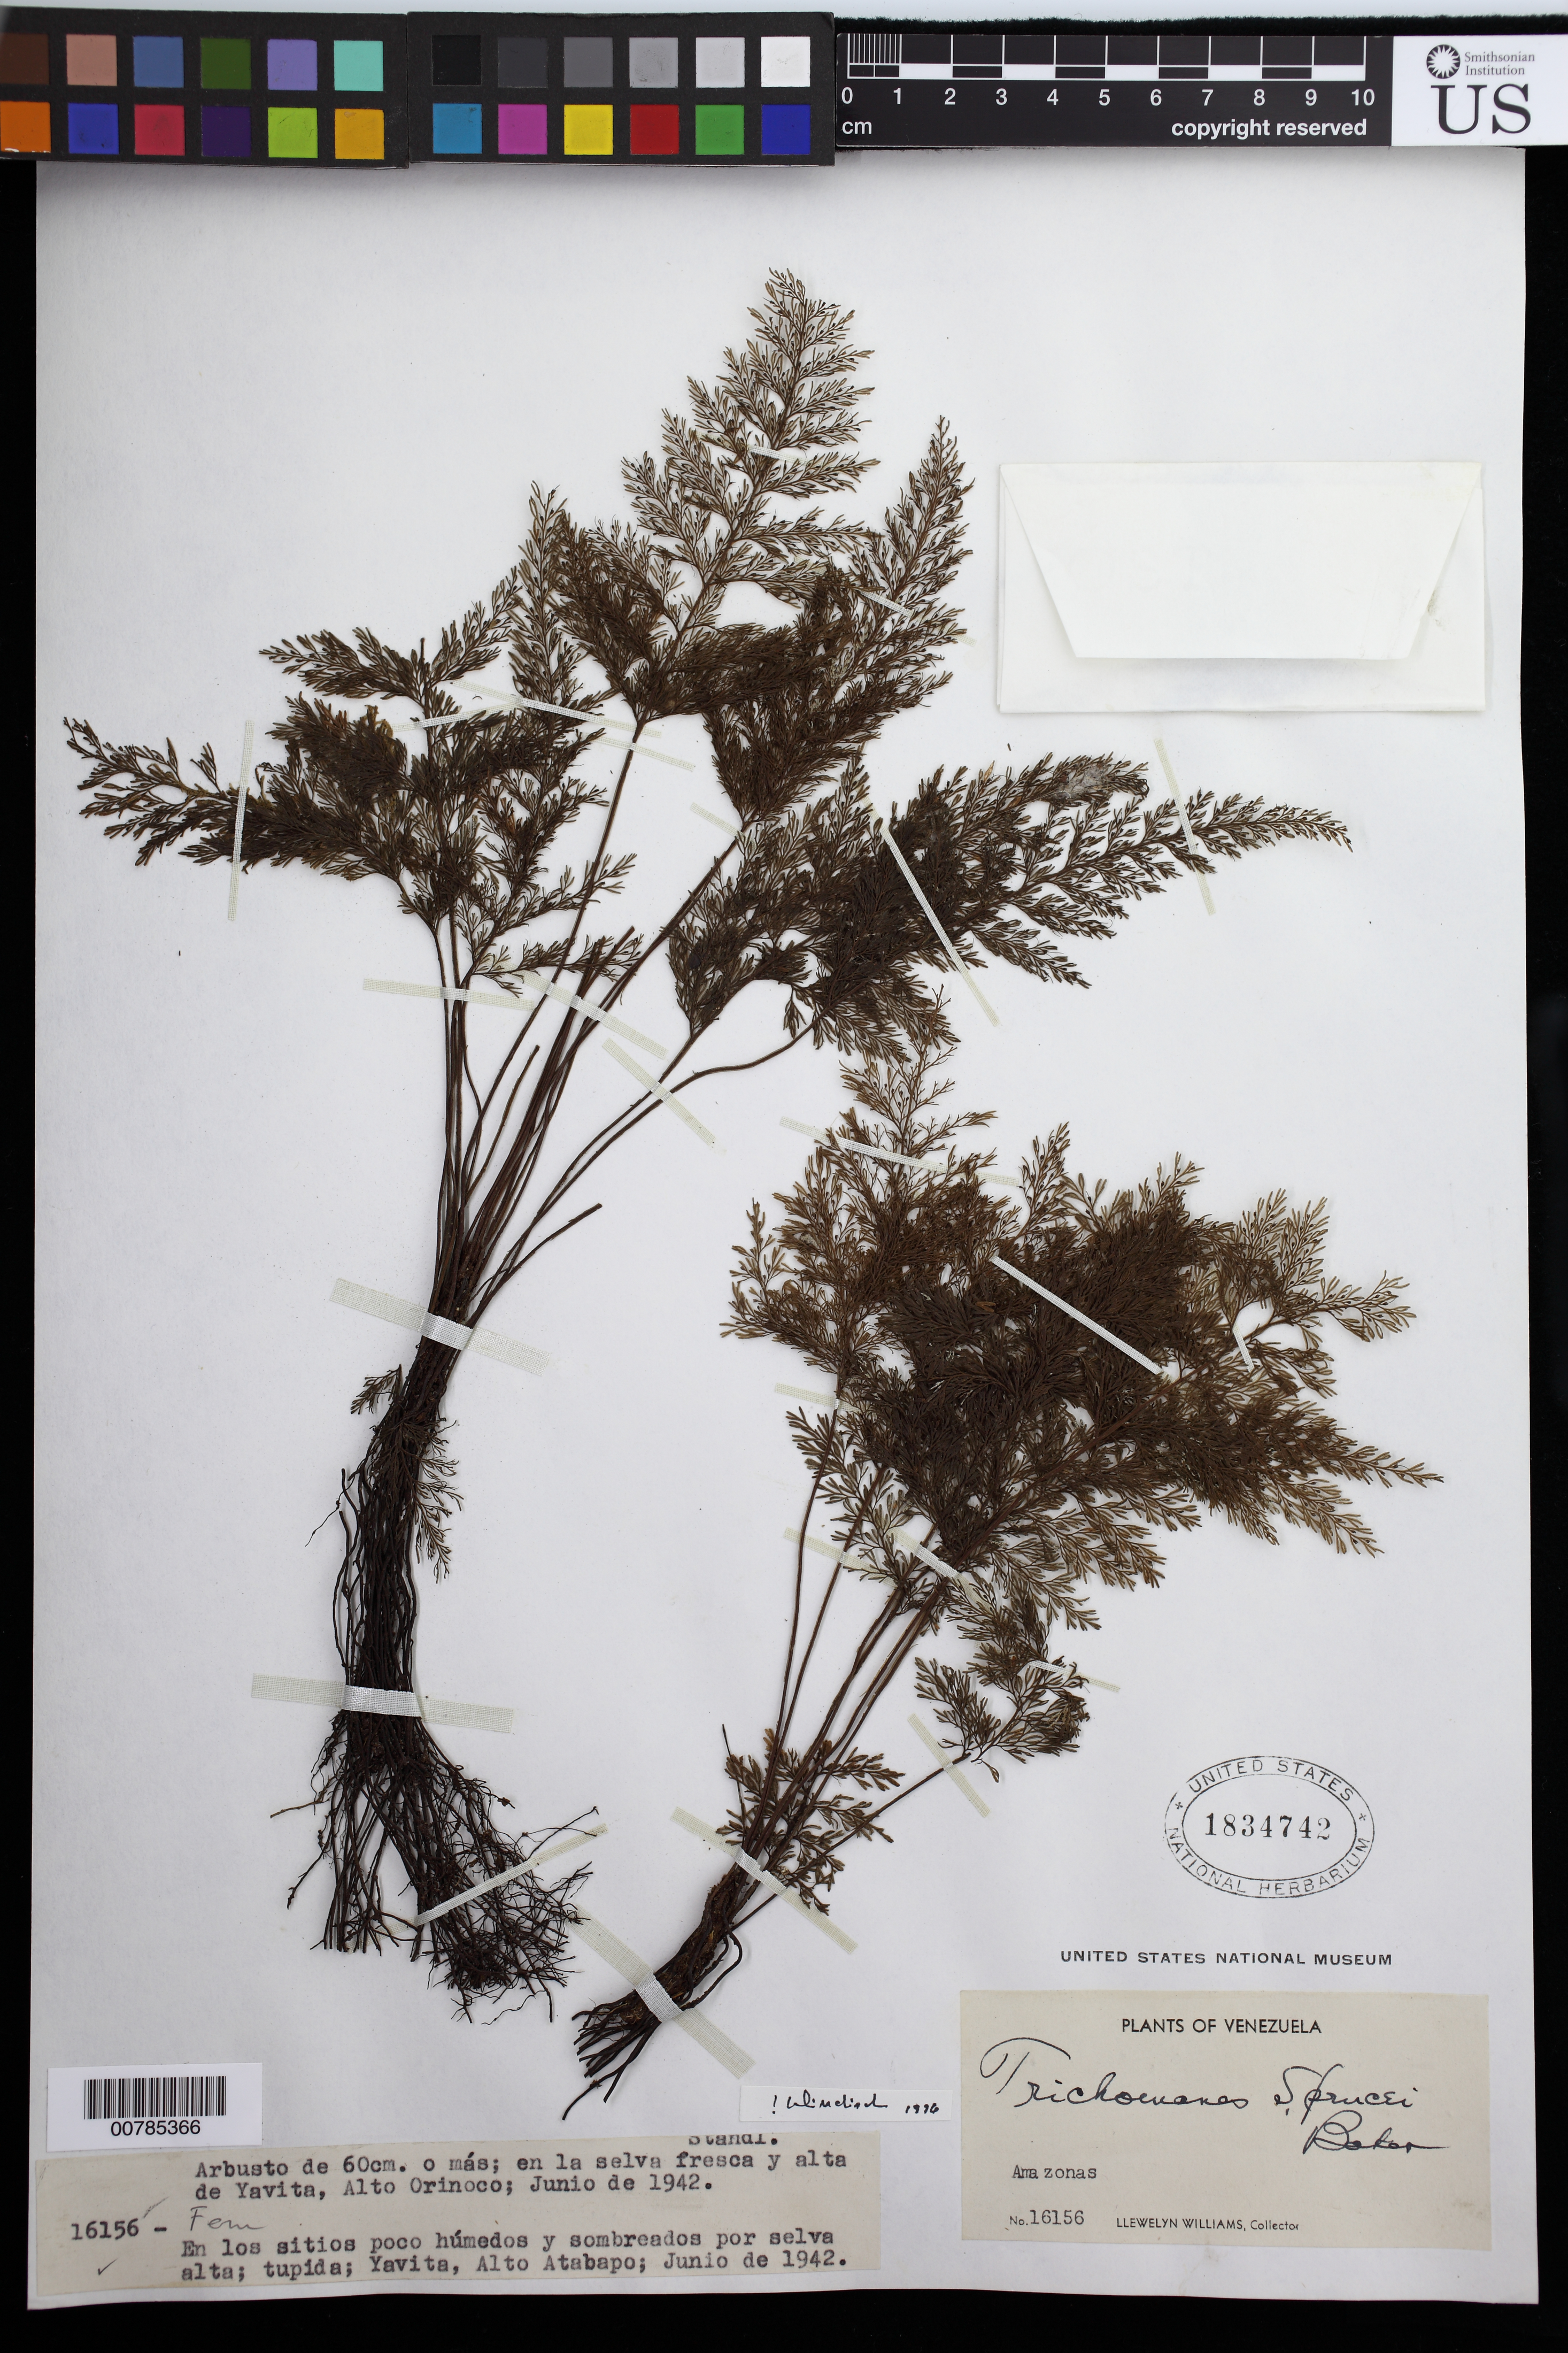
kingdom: Plantae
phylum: Tracheophyta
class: Polypodiopsida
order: Hymenophyllales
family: Hymenophyllaceae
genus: Abrodictyum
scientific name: Abrodictyum sprucei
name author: (Baker) Ebihara & Dubuisson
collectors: Ll. Williams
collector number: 16156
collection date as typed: Jun-42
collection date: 1942-06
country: Venezuela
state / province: Amazonas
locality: Alto Atabapo, Yavita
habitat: Sitios poco humedos y sombreados por selva alta; tupida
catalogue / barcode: US 1834742